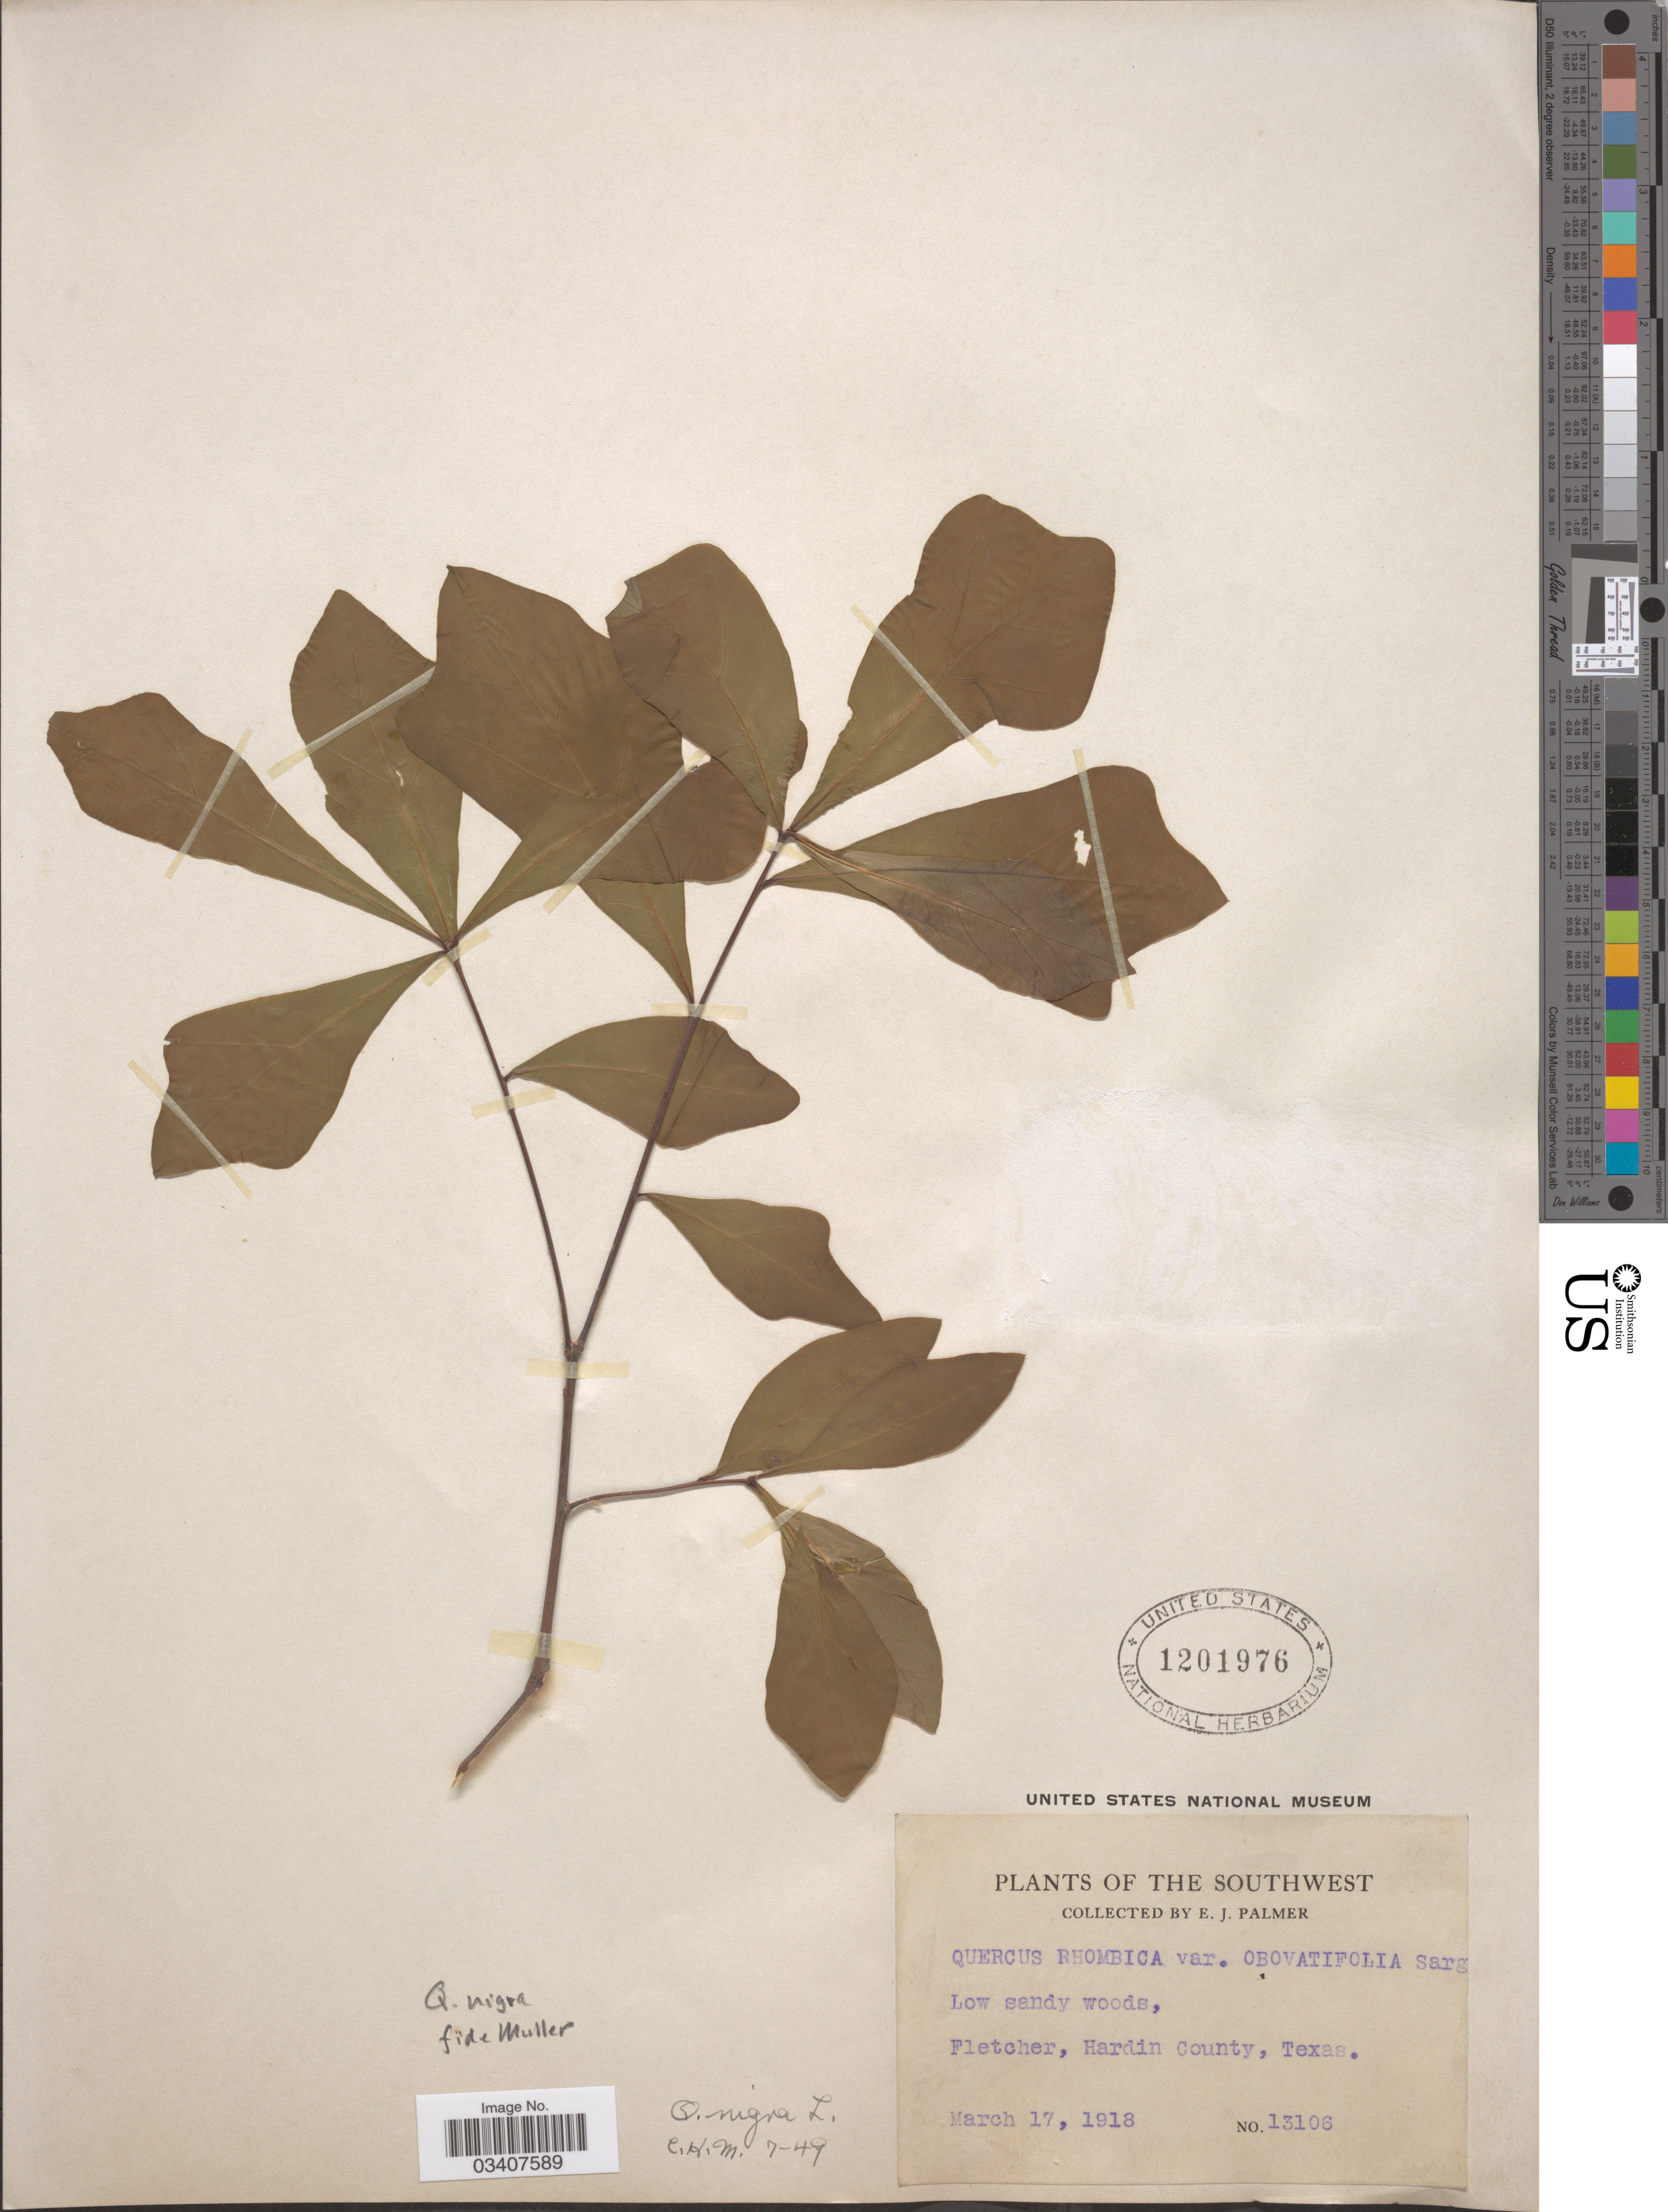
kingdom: Plantae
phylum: Tracheophyta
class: Magnoliopsida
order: Fagales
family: Fagaceae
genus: Quercus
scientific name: Quercus nigra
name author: L.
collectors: E. J. Palmer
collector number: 13106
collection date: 1918-03-17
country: United States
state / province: Texas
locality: The Southwest. Low sandy woods, Fletcher, Hardin County.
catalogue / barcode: US 1201976